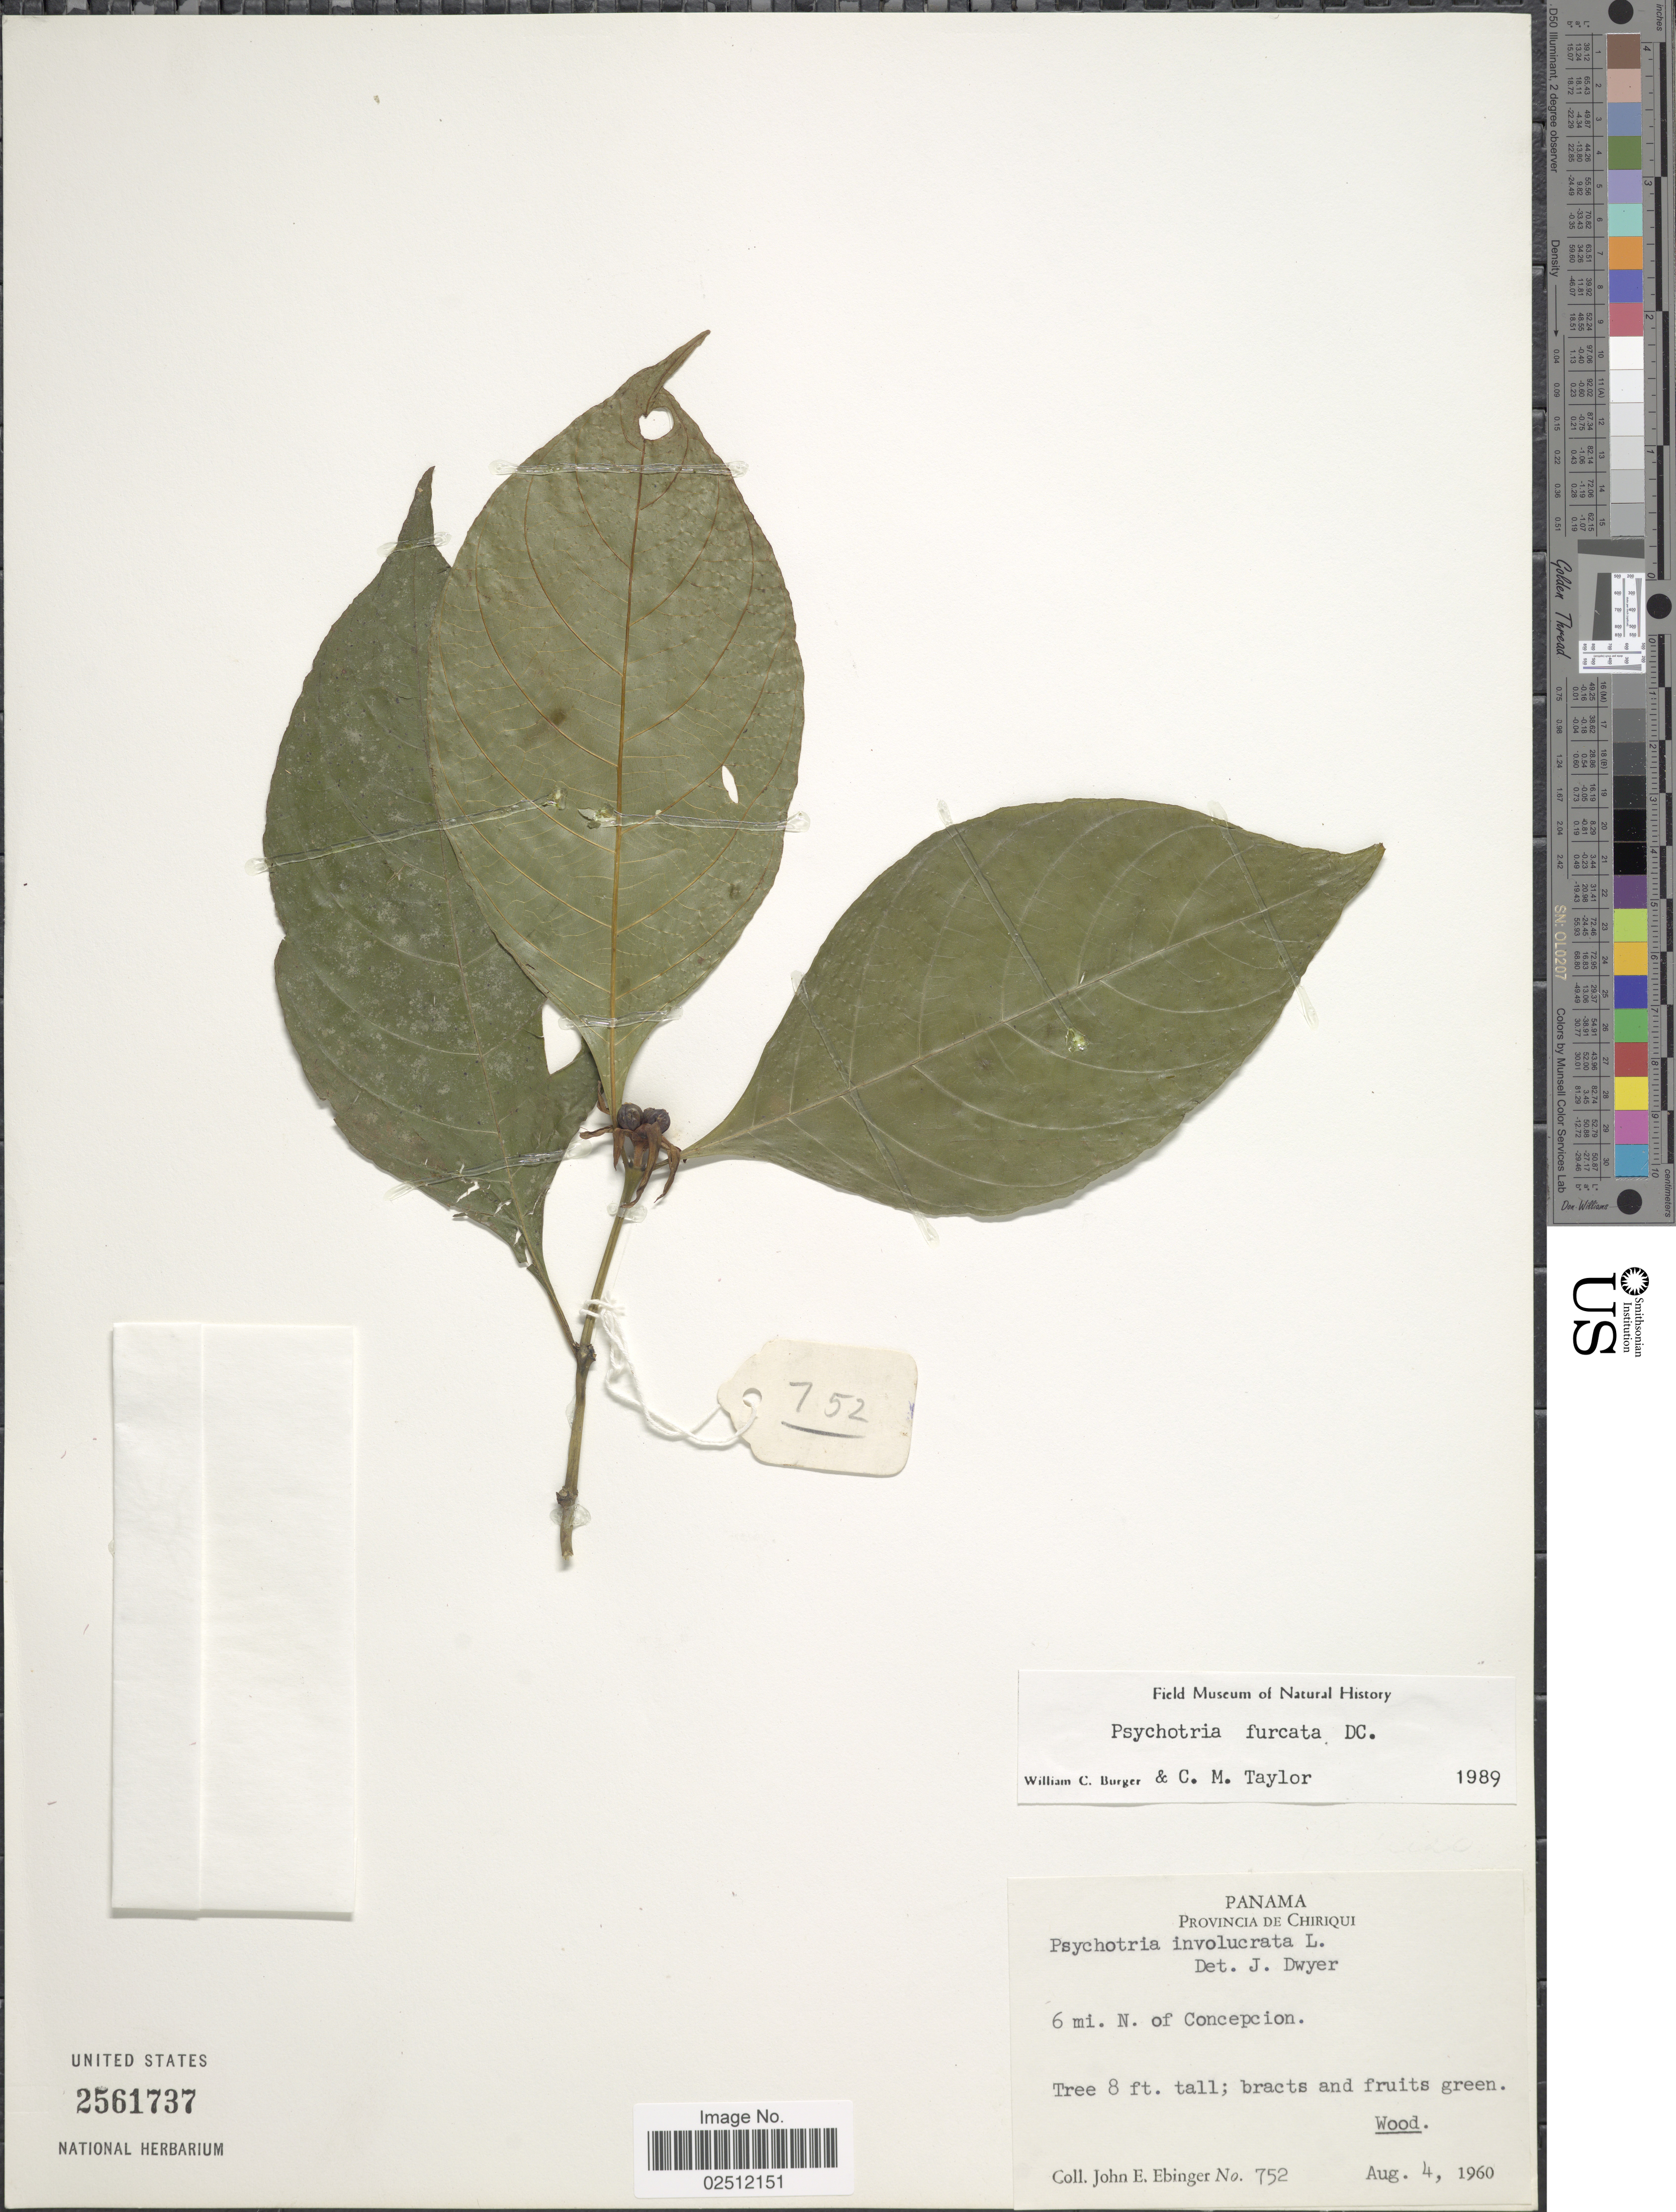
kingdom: Plantae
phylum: Tracheophyta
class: Magnoliopsida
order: Gentianales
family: Rubiaceae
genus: Psychotria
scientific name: Psychotria furcata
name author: DC.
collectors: J. Ebinger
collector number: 752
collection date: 1960-08-04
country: Panama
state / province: Chiriqui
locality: Provincia de Chiriqui, 6 mi N of Concepcion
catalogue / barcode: US 2561737